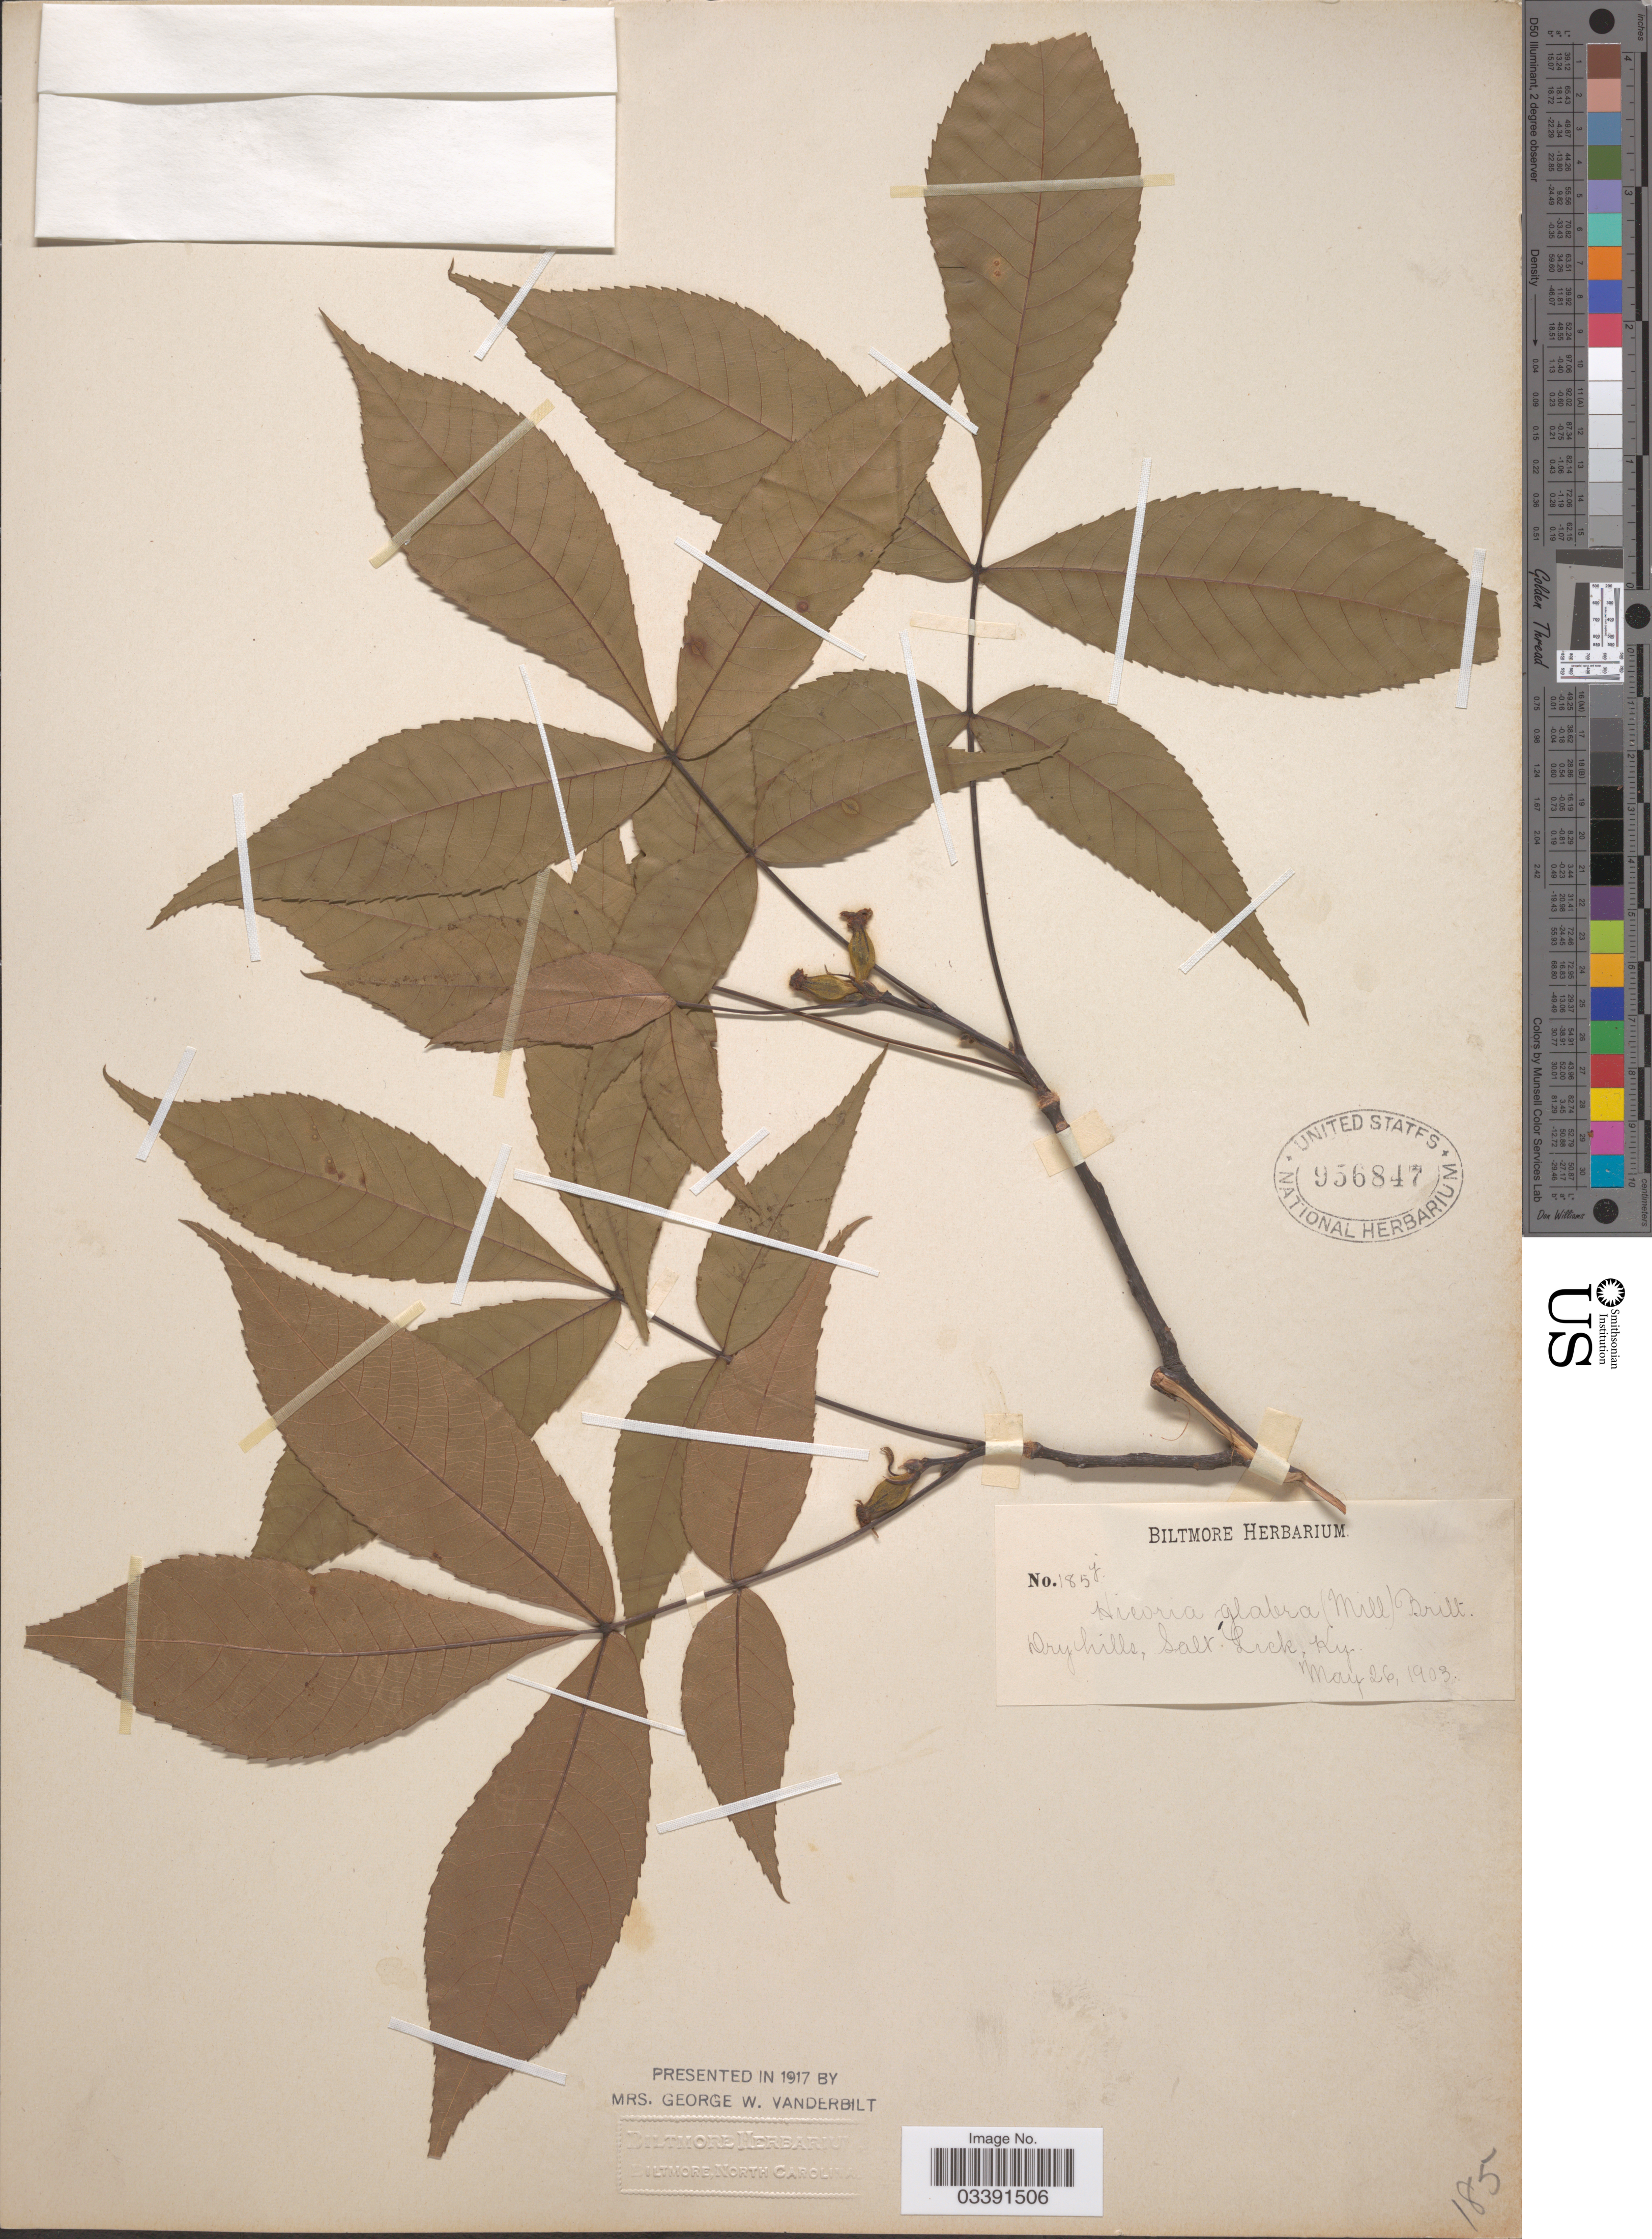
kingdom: Plantae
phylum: Tracheophyta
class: Magnoliopsida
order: Fagales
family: Juglandaceae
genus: Carya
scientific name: Carya glabra var. glabra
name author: (Mill.) Sweet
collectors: ex herb. Biltmore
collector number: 185J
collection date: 1903-05-26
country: United States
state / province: Kentucky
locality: Dry hills, Salt Lick.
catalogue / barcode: US 956847